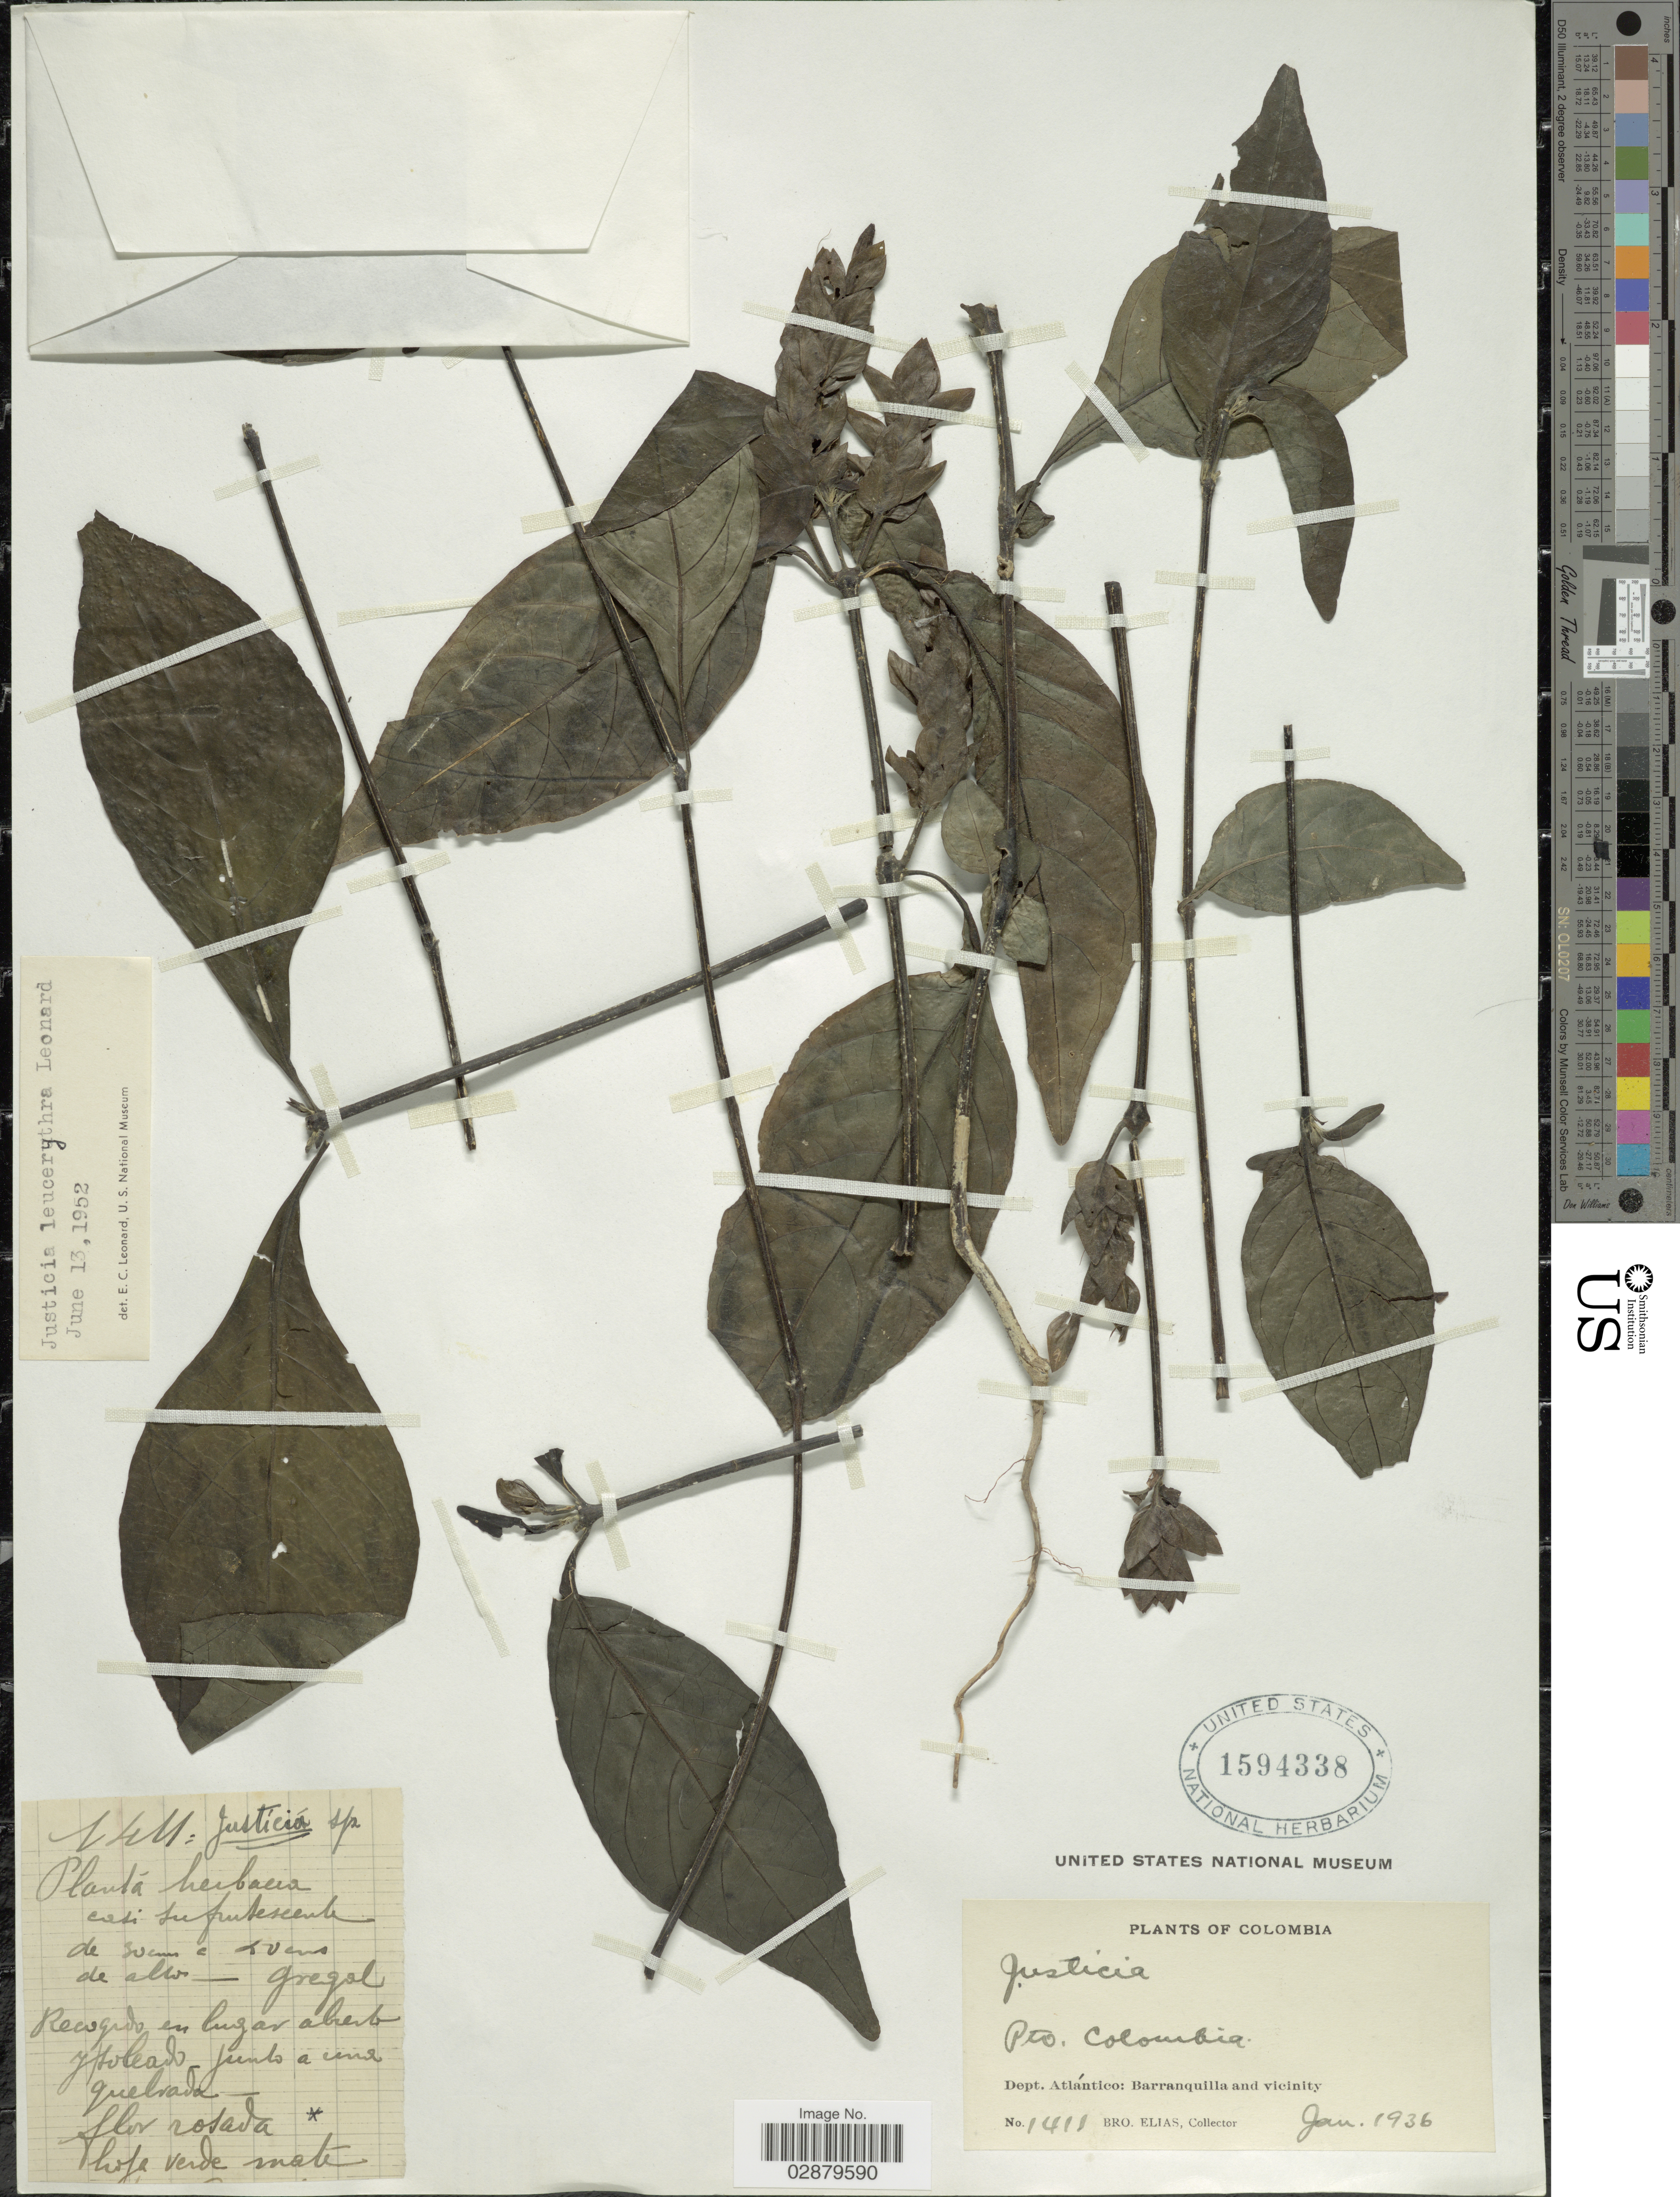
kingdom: Plantae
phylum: Tracheophyta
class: Magnoliopsida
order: Lamiales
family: Acanthaceae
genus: Justicia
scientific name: Justicia leucerythra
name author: Leonard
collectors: Bro. Elias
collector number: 1411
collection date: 1936-01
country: Colombia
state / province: Atlántico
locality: Pto. Colombia. Dept. Atlántico: Barranquilla and vicinity.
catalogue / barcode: US 1594338